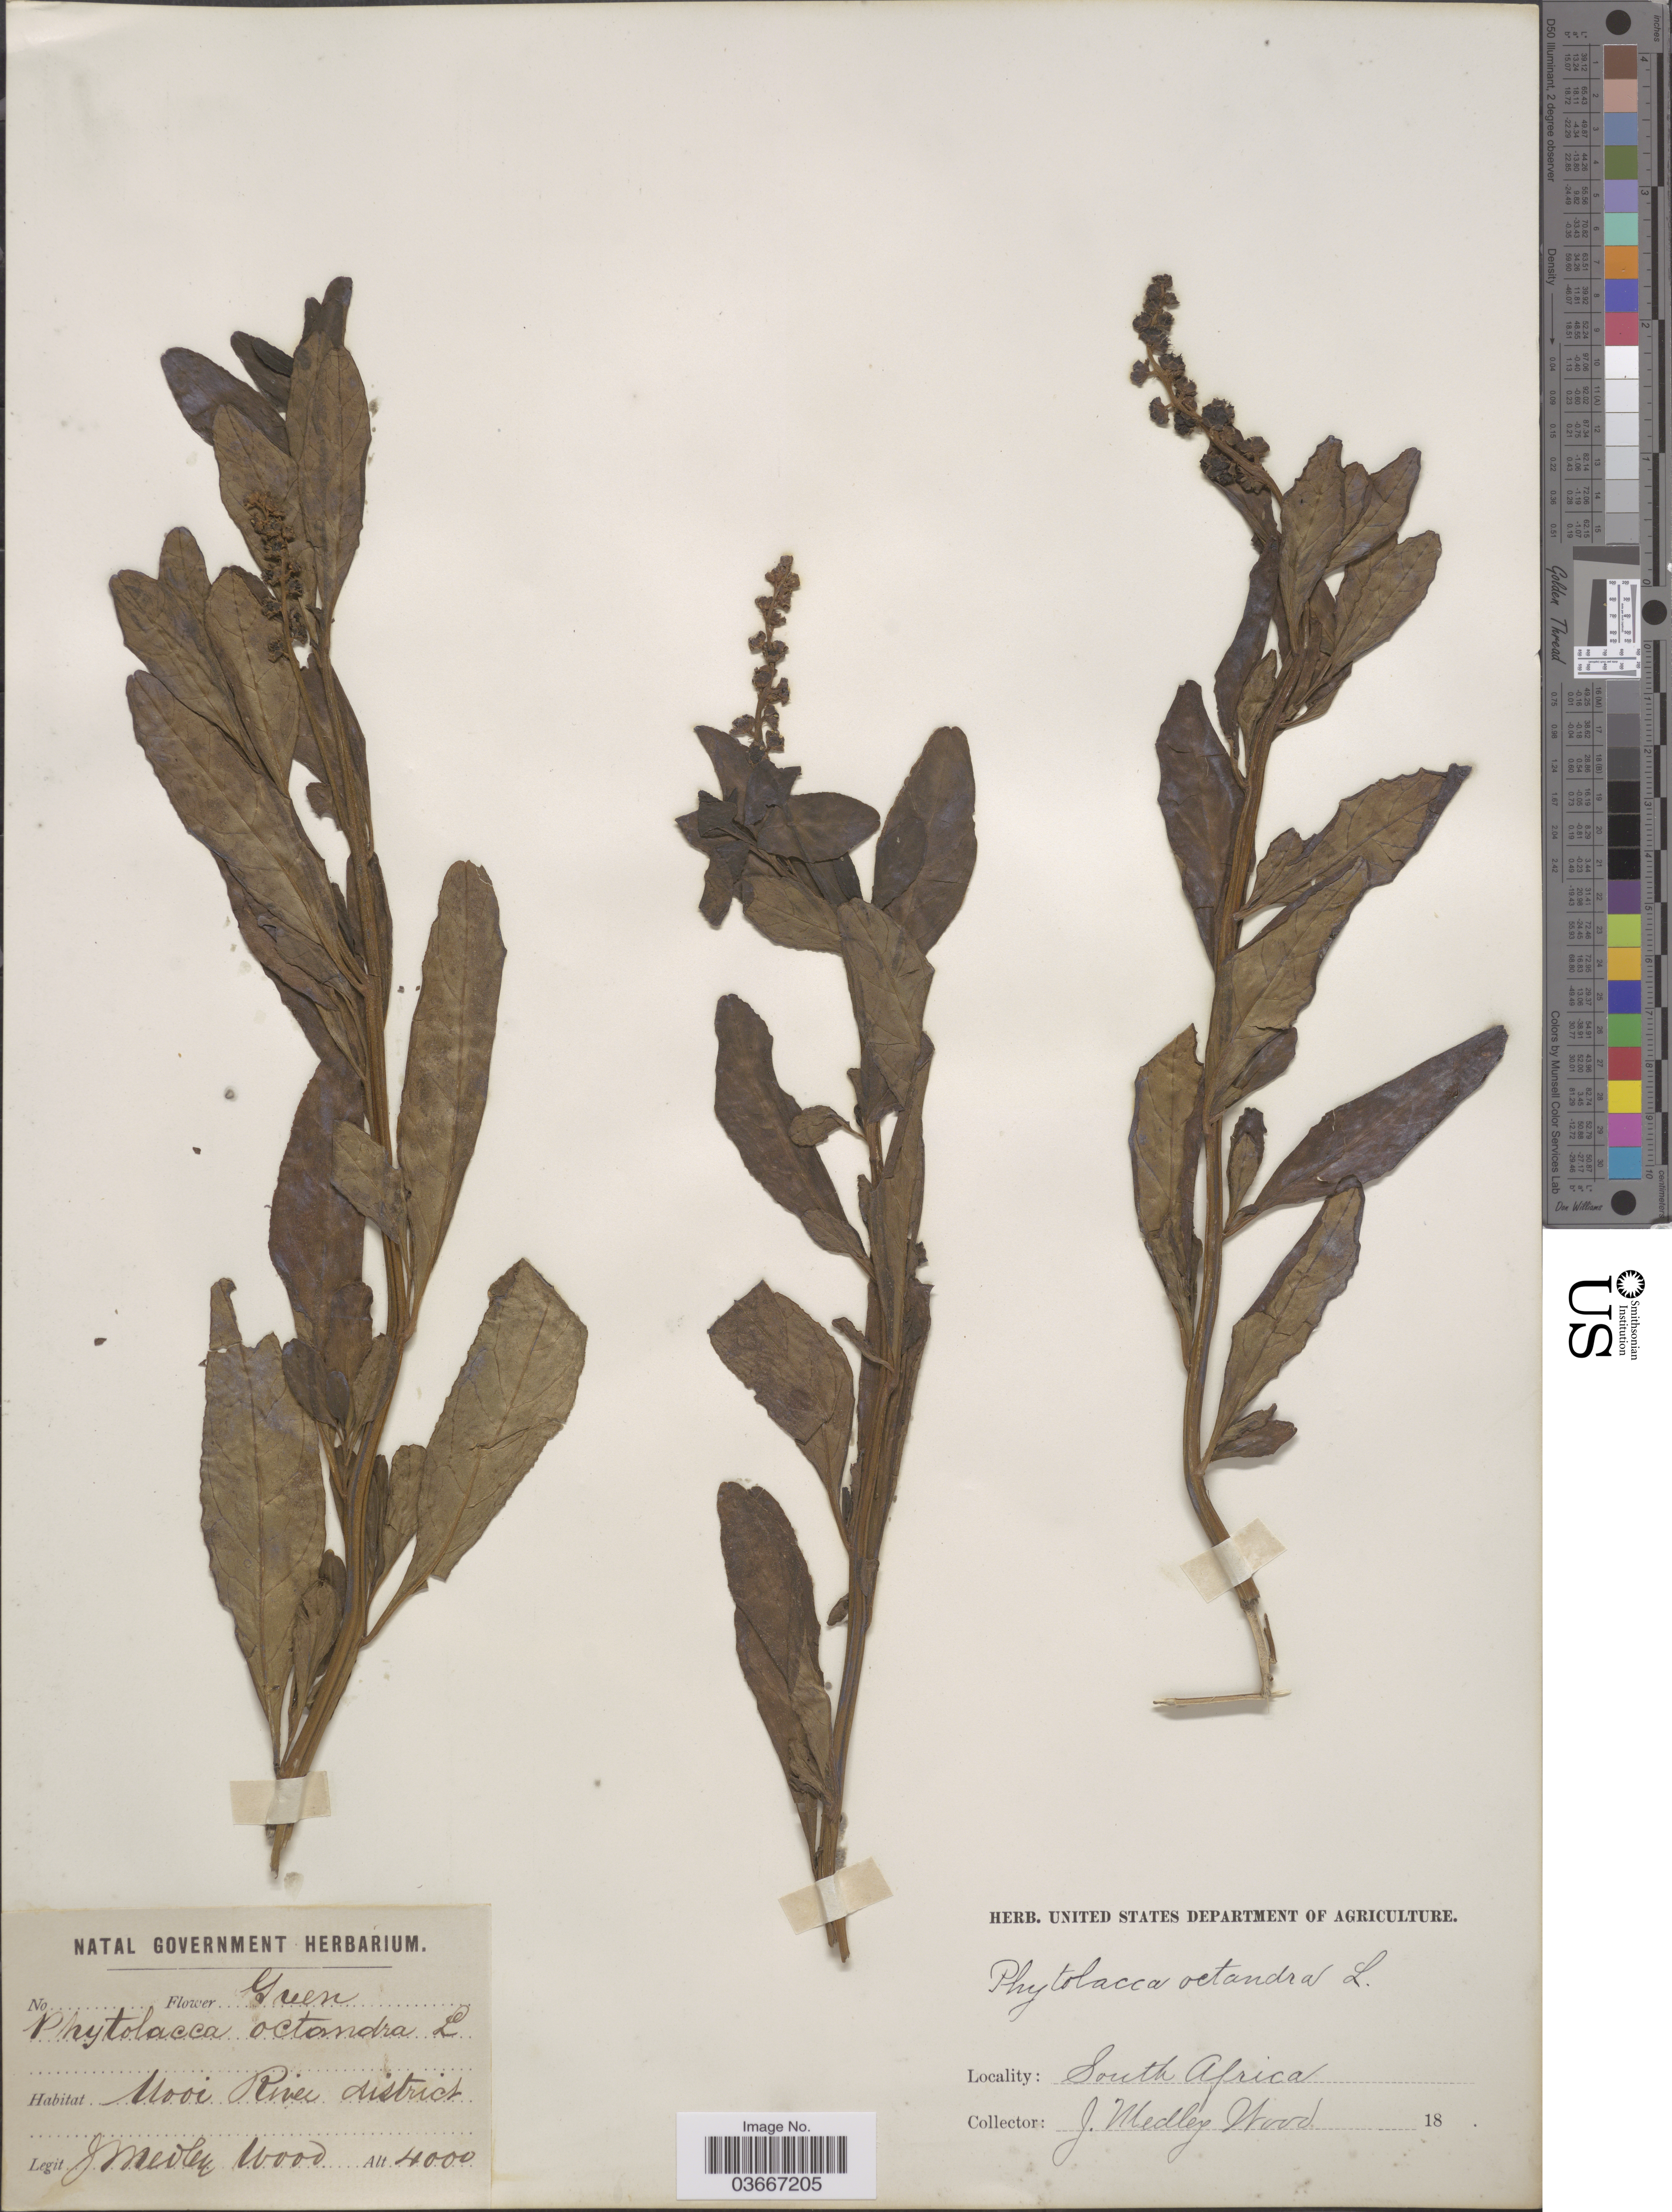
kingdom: Plantae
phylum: Tracheophyta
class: Magnoliopsida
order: Caryophyllales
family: Phytolaccaceae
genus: Phytolacca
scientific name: Phytolacca octandra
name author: L.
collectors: J. Medley Wood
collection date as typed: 18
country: South Africa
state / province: KwaZulu-Natal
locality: Mooi River district.